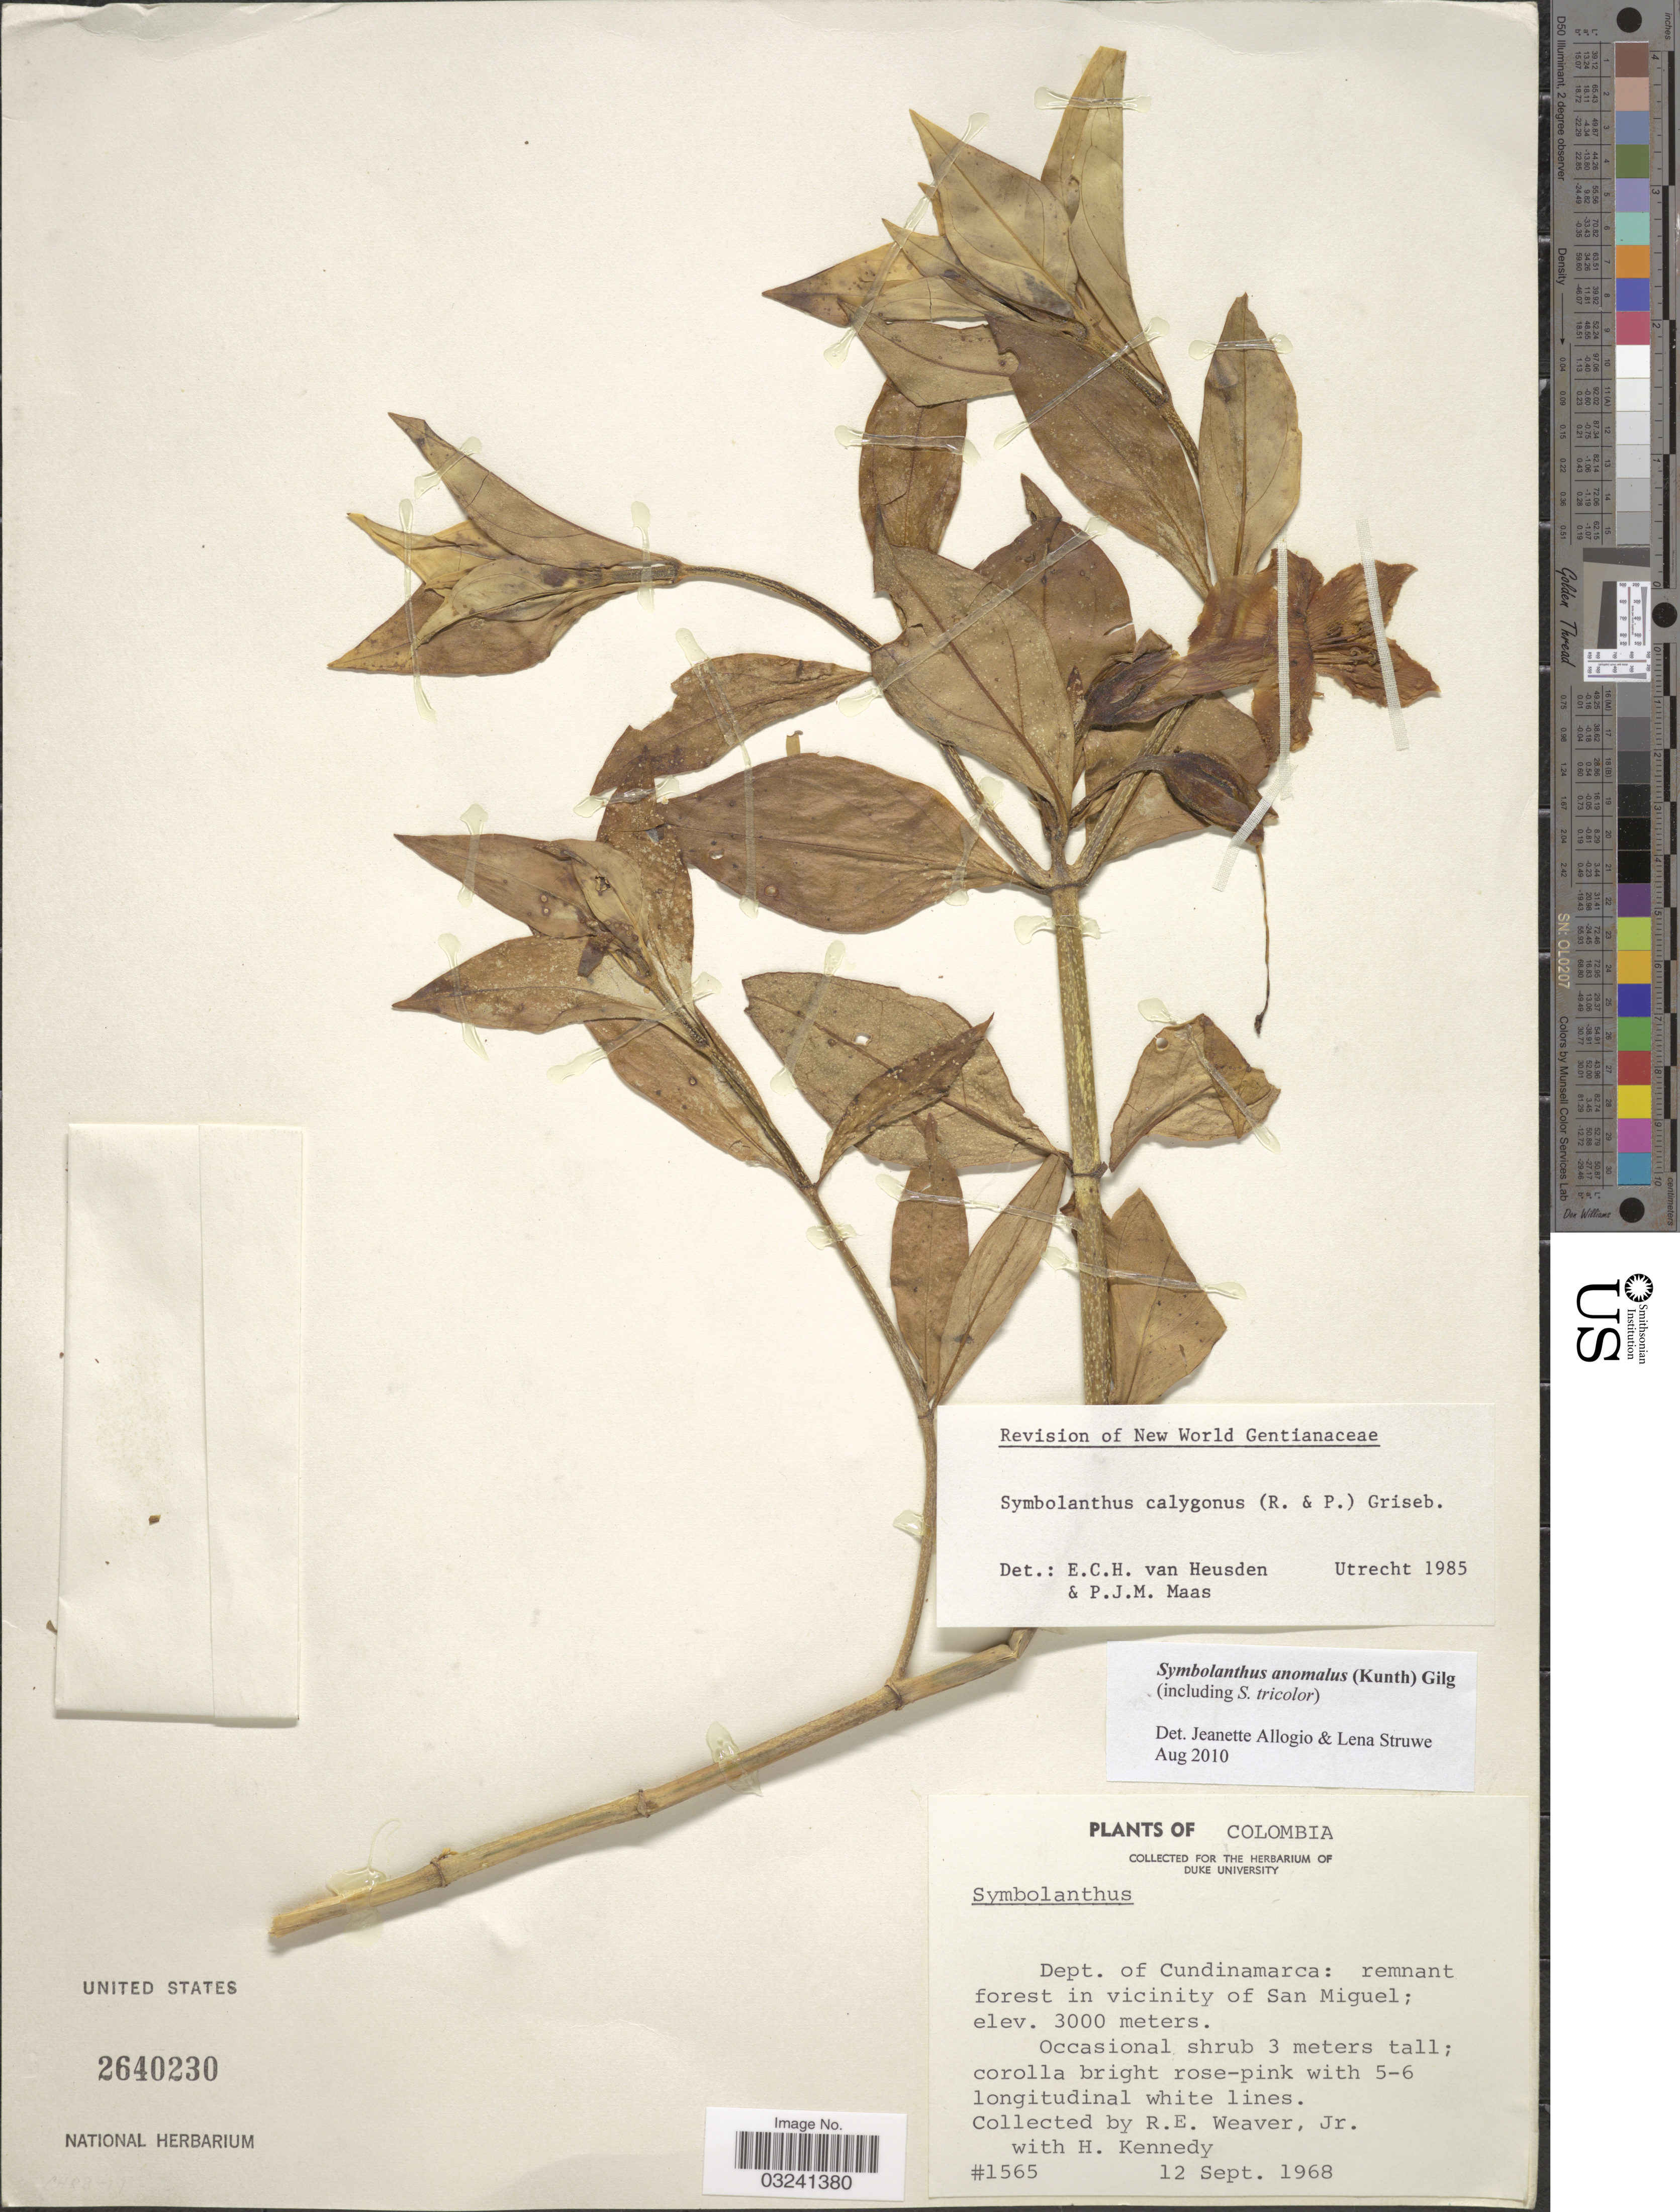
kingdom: Plantae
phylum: Tracheophyta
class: Magnoliopsida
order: Gentianales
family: Gentianaceae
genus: Symbolanthus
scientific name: Symbolanthus anomalus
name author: (Kunth) Gilg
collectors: R. Weaver Jr. & H. Kennedy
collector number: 1565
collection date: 1968-09-12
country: Colombia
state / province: Cundinamarca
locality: Dept. of Cundinamarca: remnant forest in vicinity of San Miguel.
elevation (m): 3000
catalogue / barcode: US 2640230